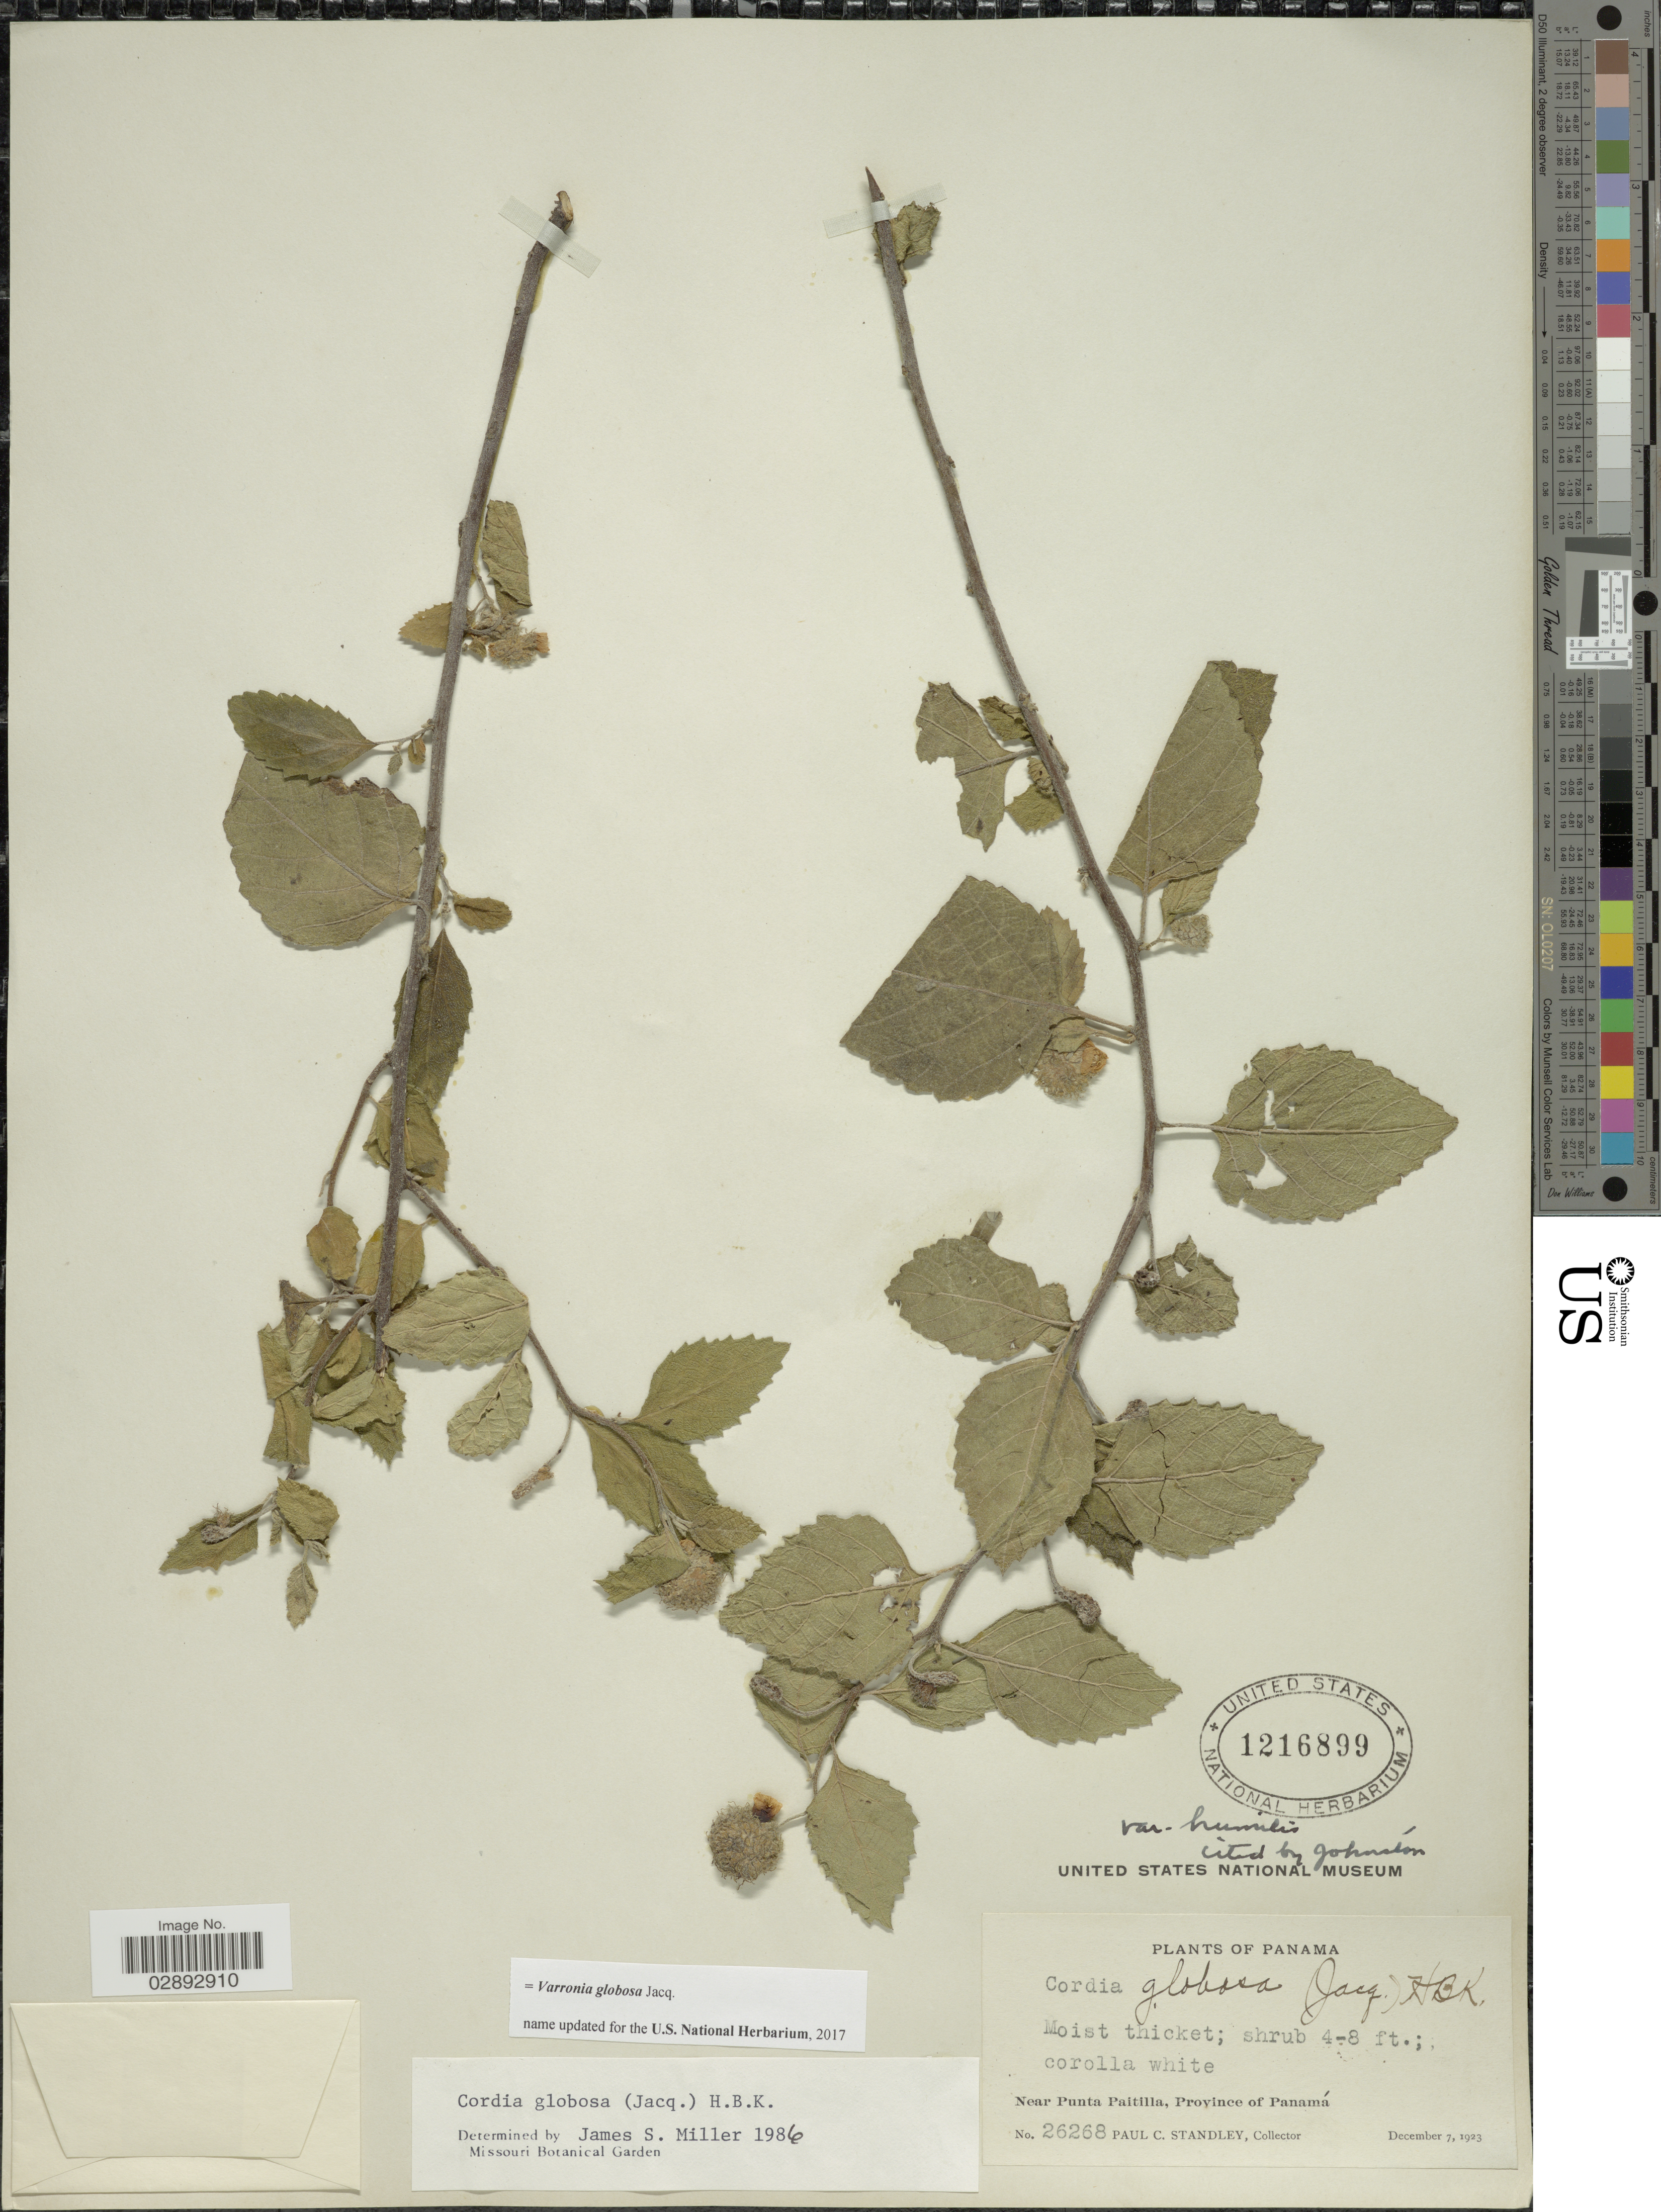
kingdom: Plantae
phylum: Tracheophyta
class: Magnoliopsida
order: Boraginales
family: Cordiaceae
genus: Varronia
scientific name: Varronia globosa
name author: Jacq.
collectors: P. C. Standley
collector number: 26268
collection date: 1923-12-07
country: Panama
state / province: Panamá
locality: Near Punta Paitilla, Province of Panamá.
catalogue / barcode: US 1216899